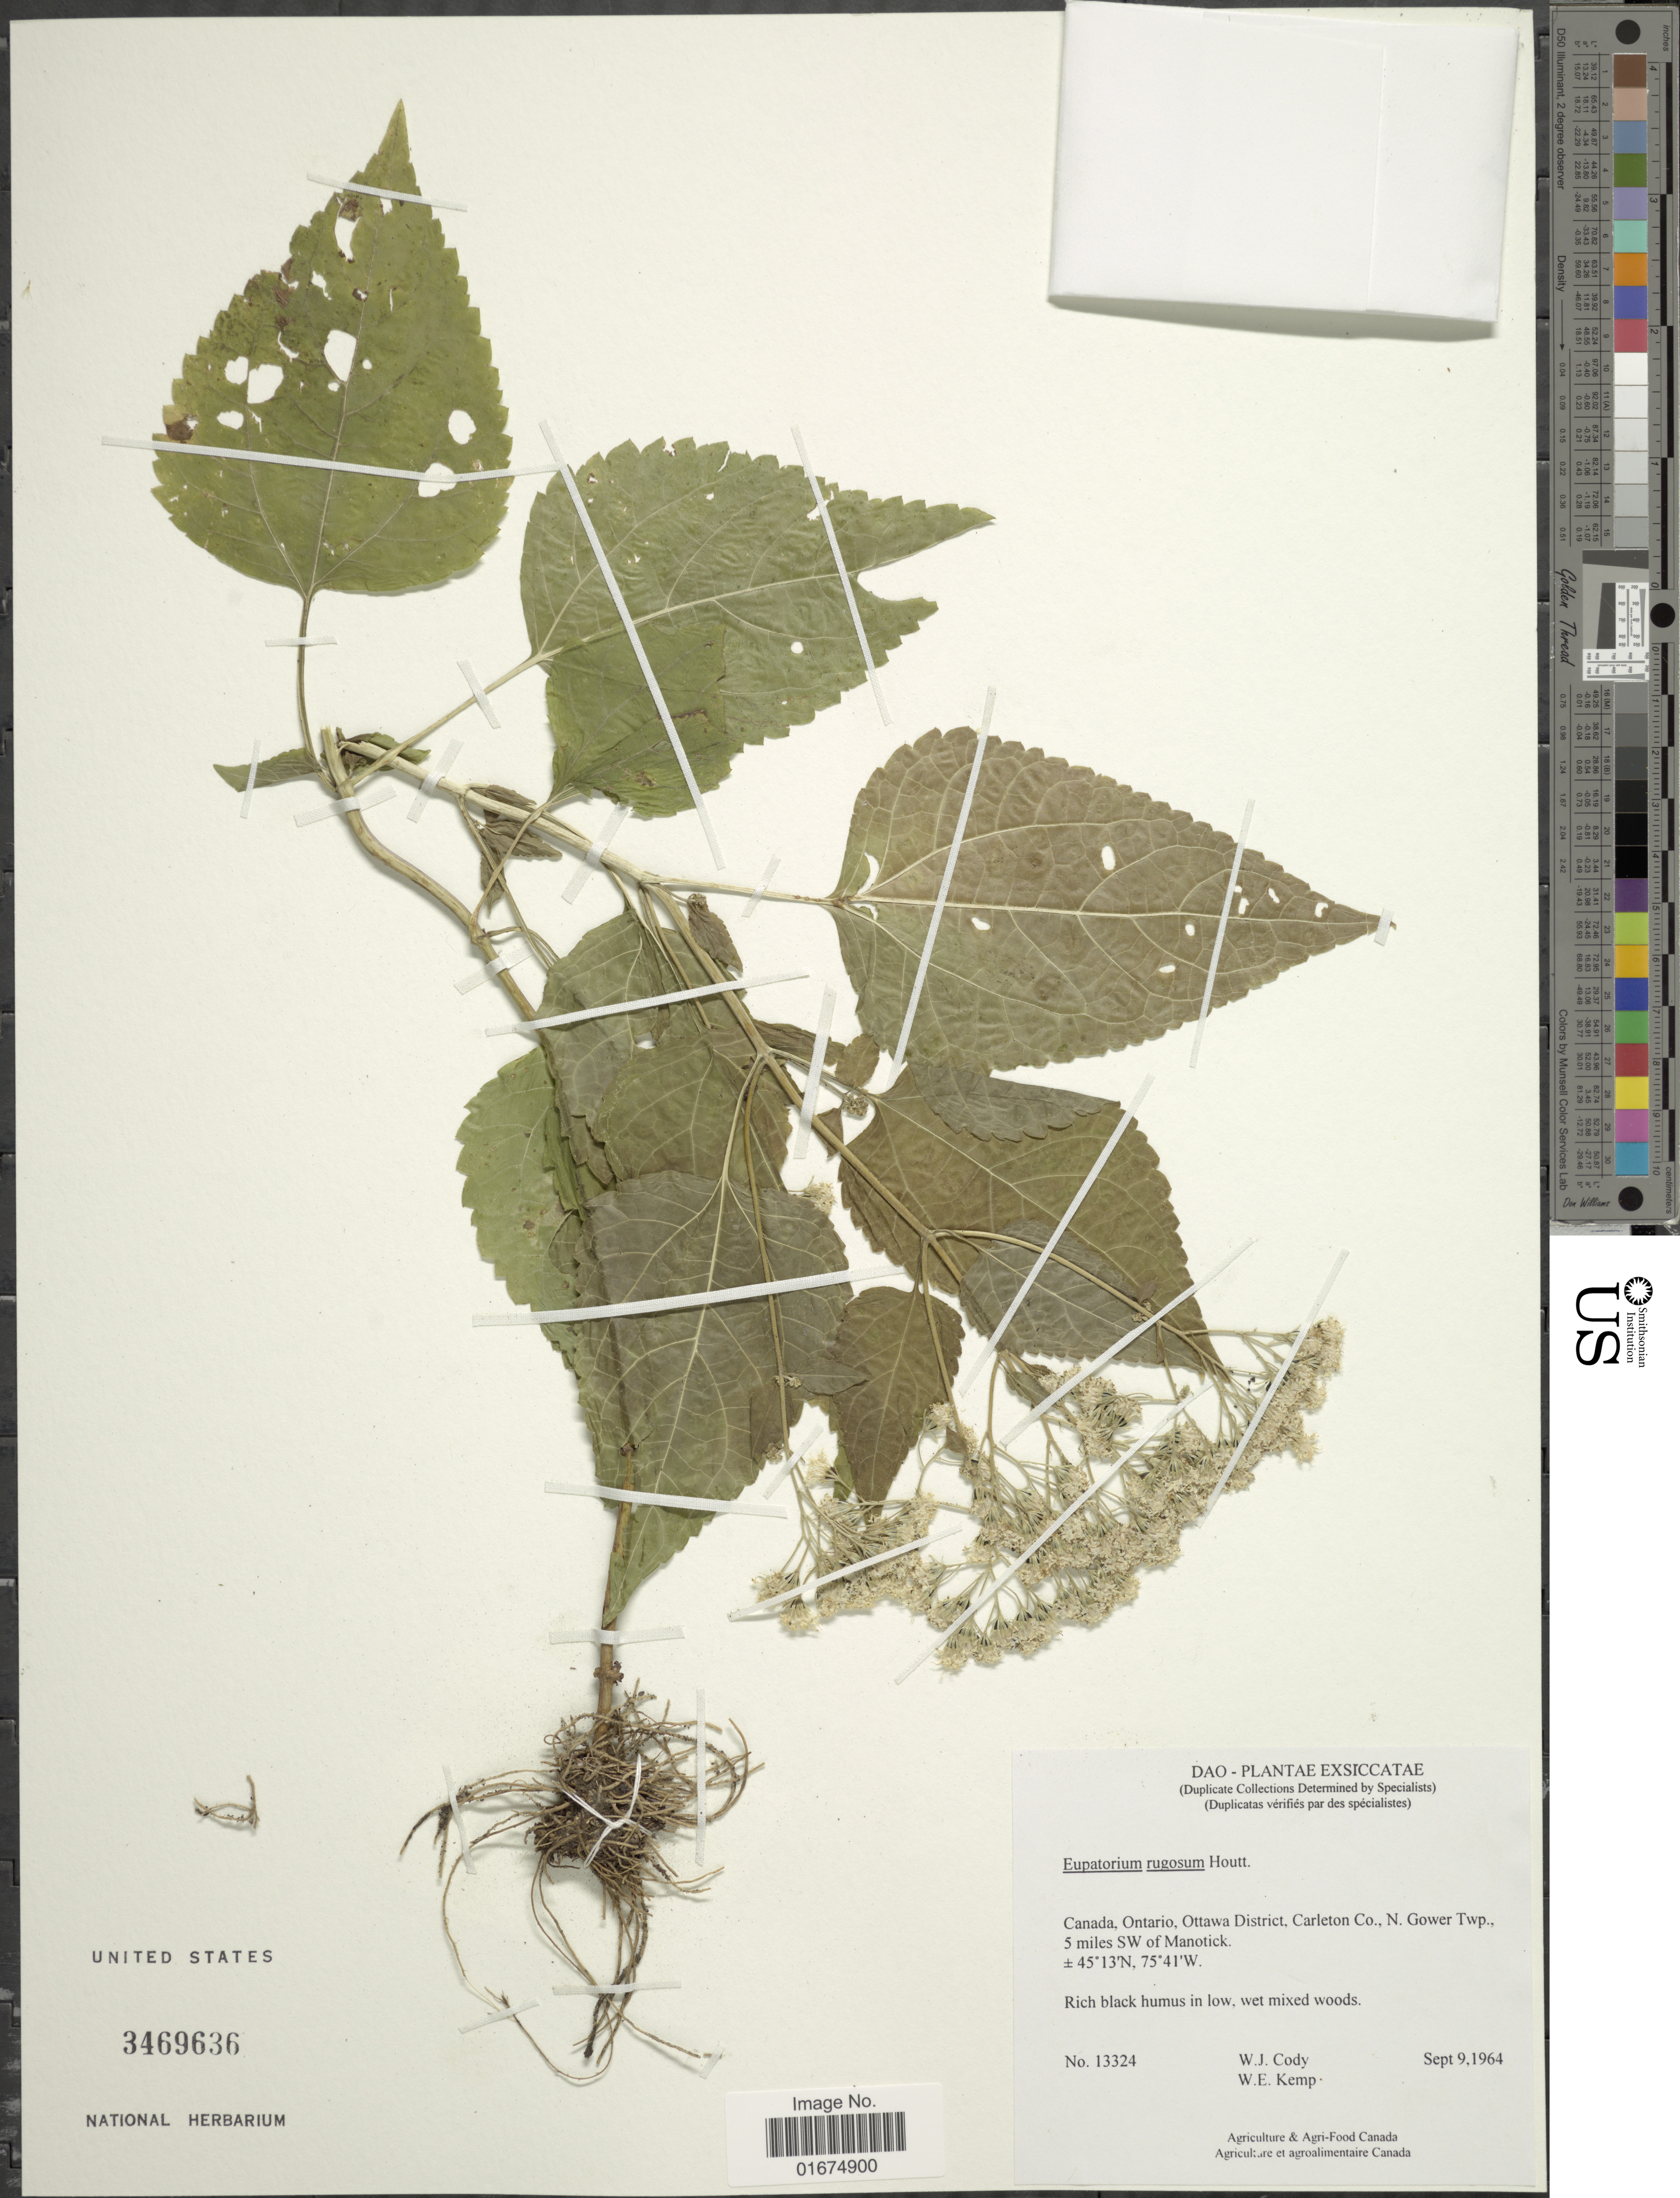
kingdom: Plantae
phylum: Tracheophyta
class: Magnoliopsida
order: Asterales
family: Asteraceae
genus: Ageratina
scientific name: Ageratina altissima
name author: (L.) R.M. King & H. Rob.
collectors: W. Cody & W. Kemp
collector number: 13324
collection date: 1964-09-09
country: Canada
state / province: Ontario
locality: Ottawa District, Carleton Co. N. Gower Twp. 5 miles SW of Manotick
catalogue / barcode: US 3469636